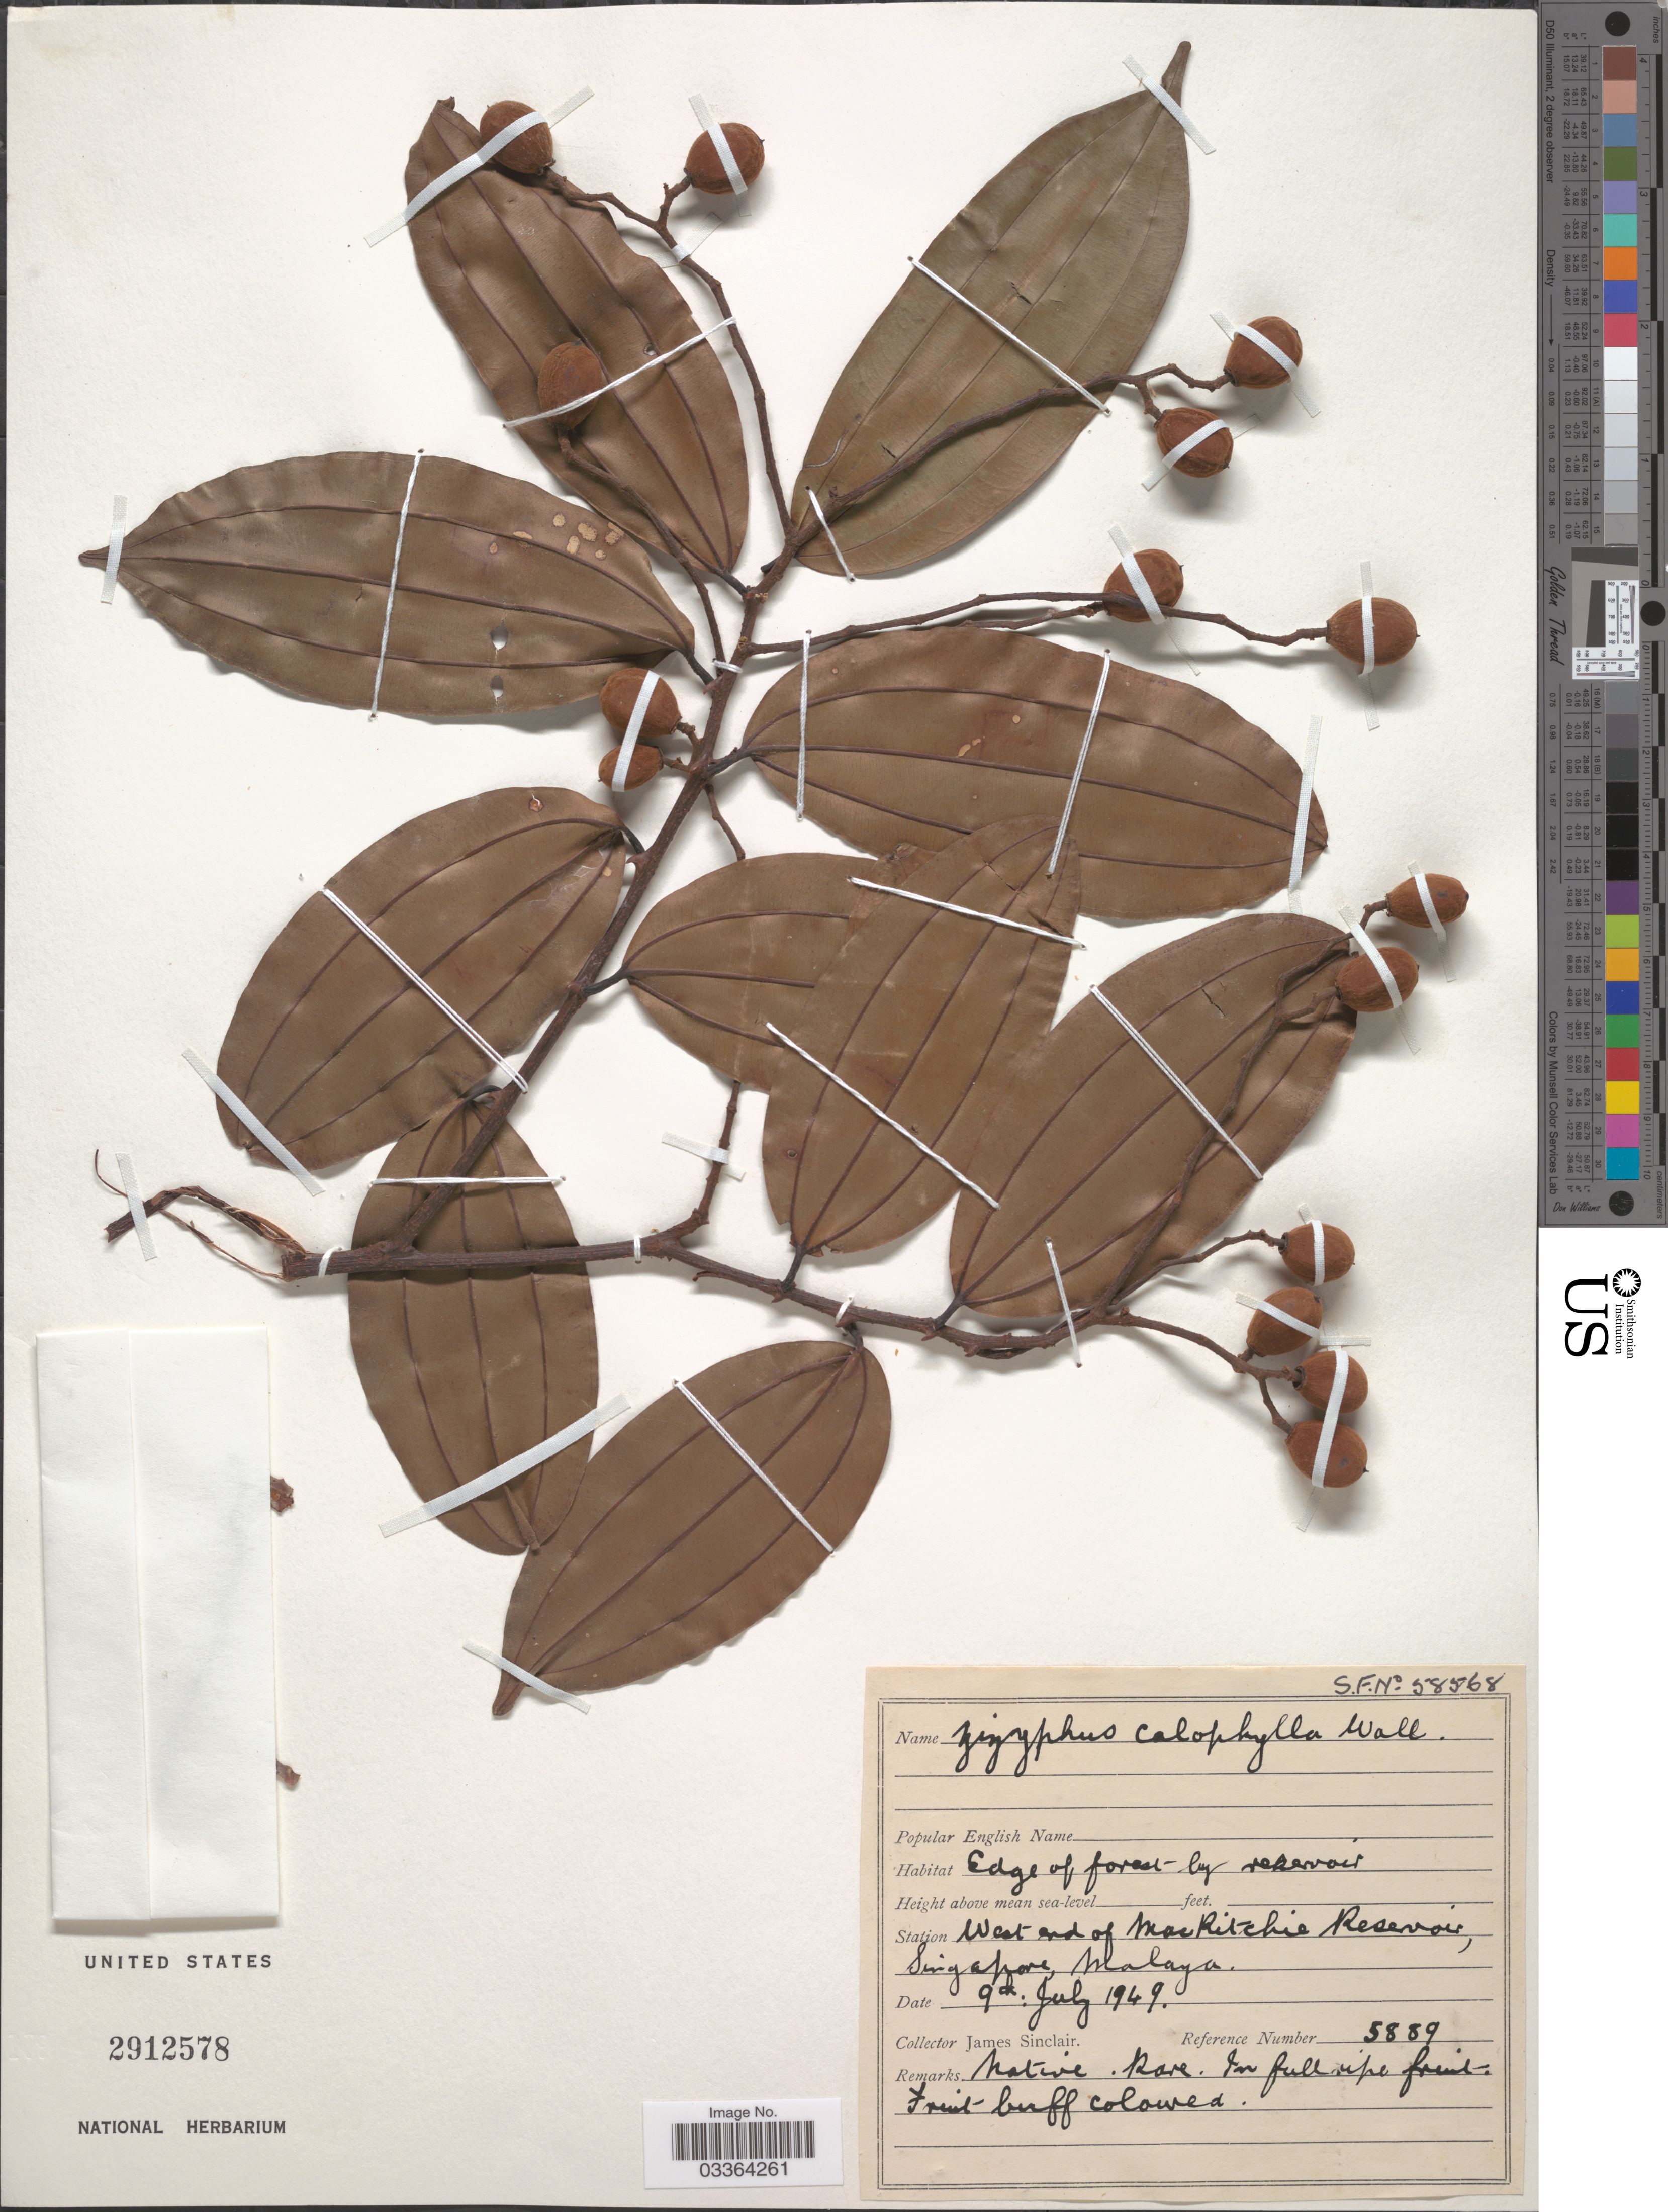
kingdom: Plantae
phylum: Tracheophyta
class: Magnoliopsida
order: Rosales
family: Rhamnaceae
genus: Ziziphus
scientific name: Ziziphus calophylla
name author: Wall.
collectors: J. Sinclair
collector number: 5889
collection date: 1949-07-09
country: Singapore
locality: Station West end Mac Ritchie Reservoir, Malaya.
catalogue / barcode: US 2912578